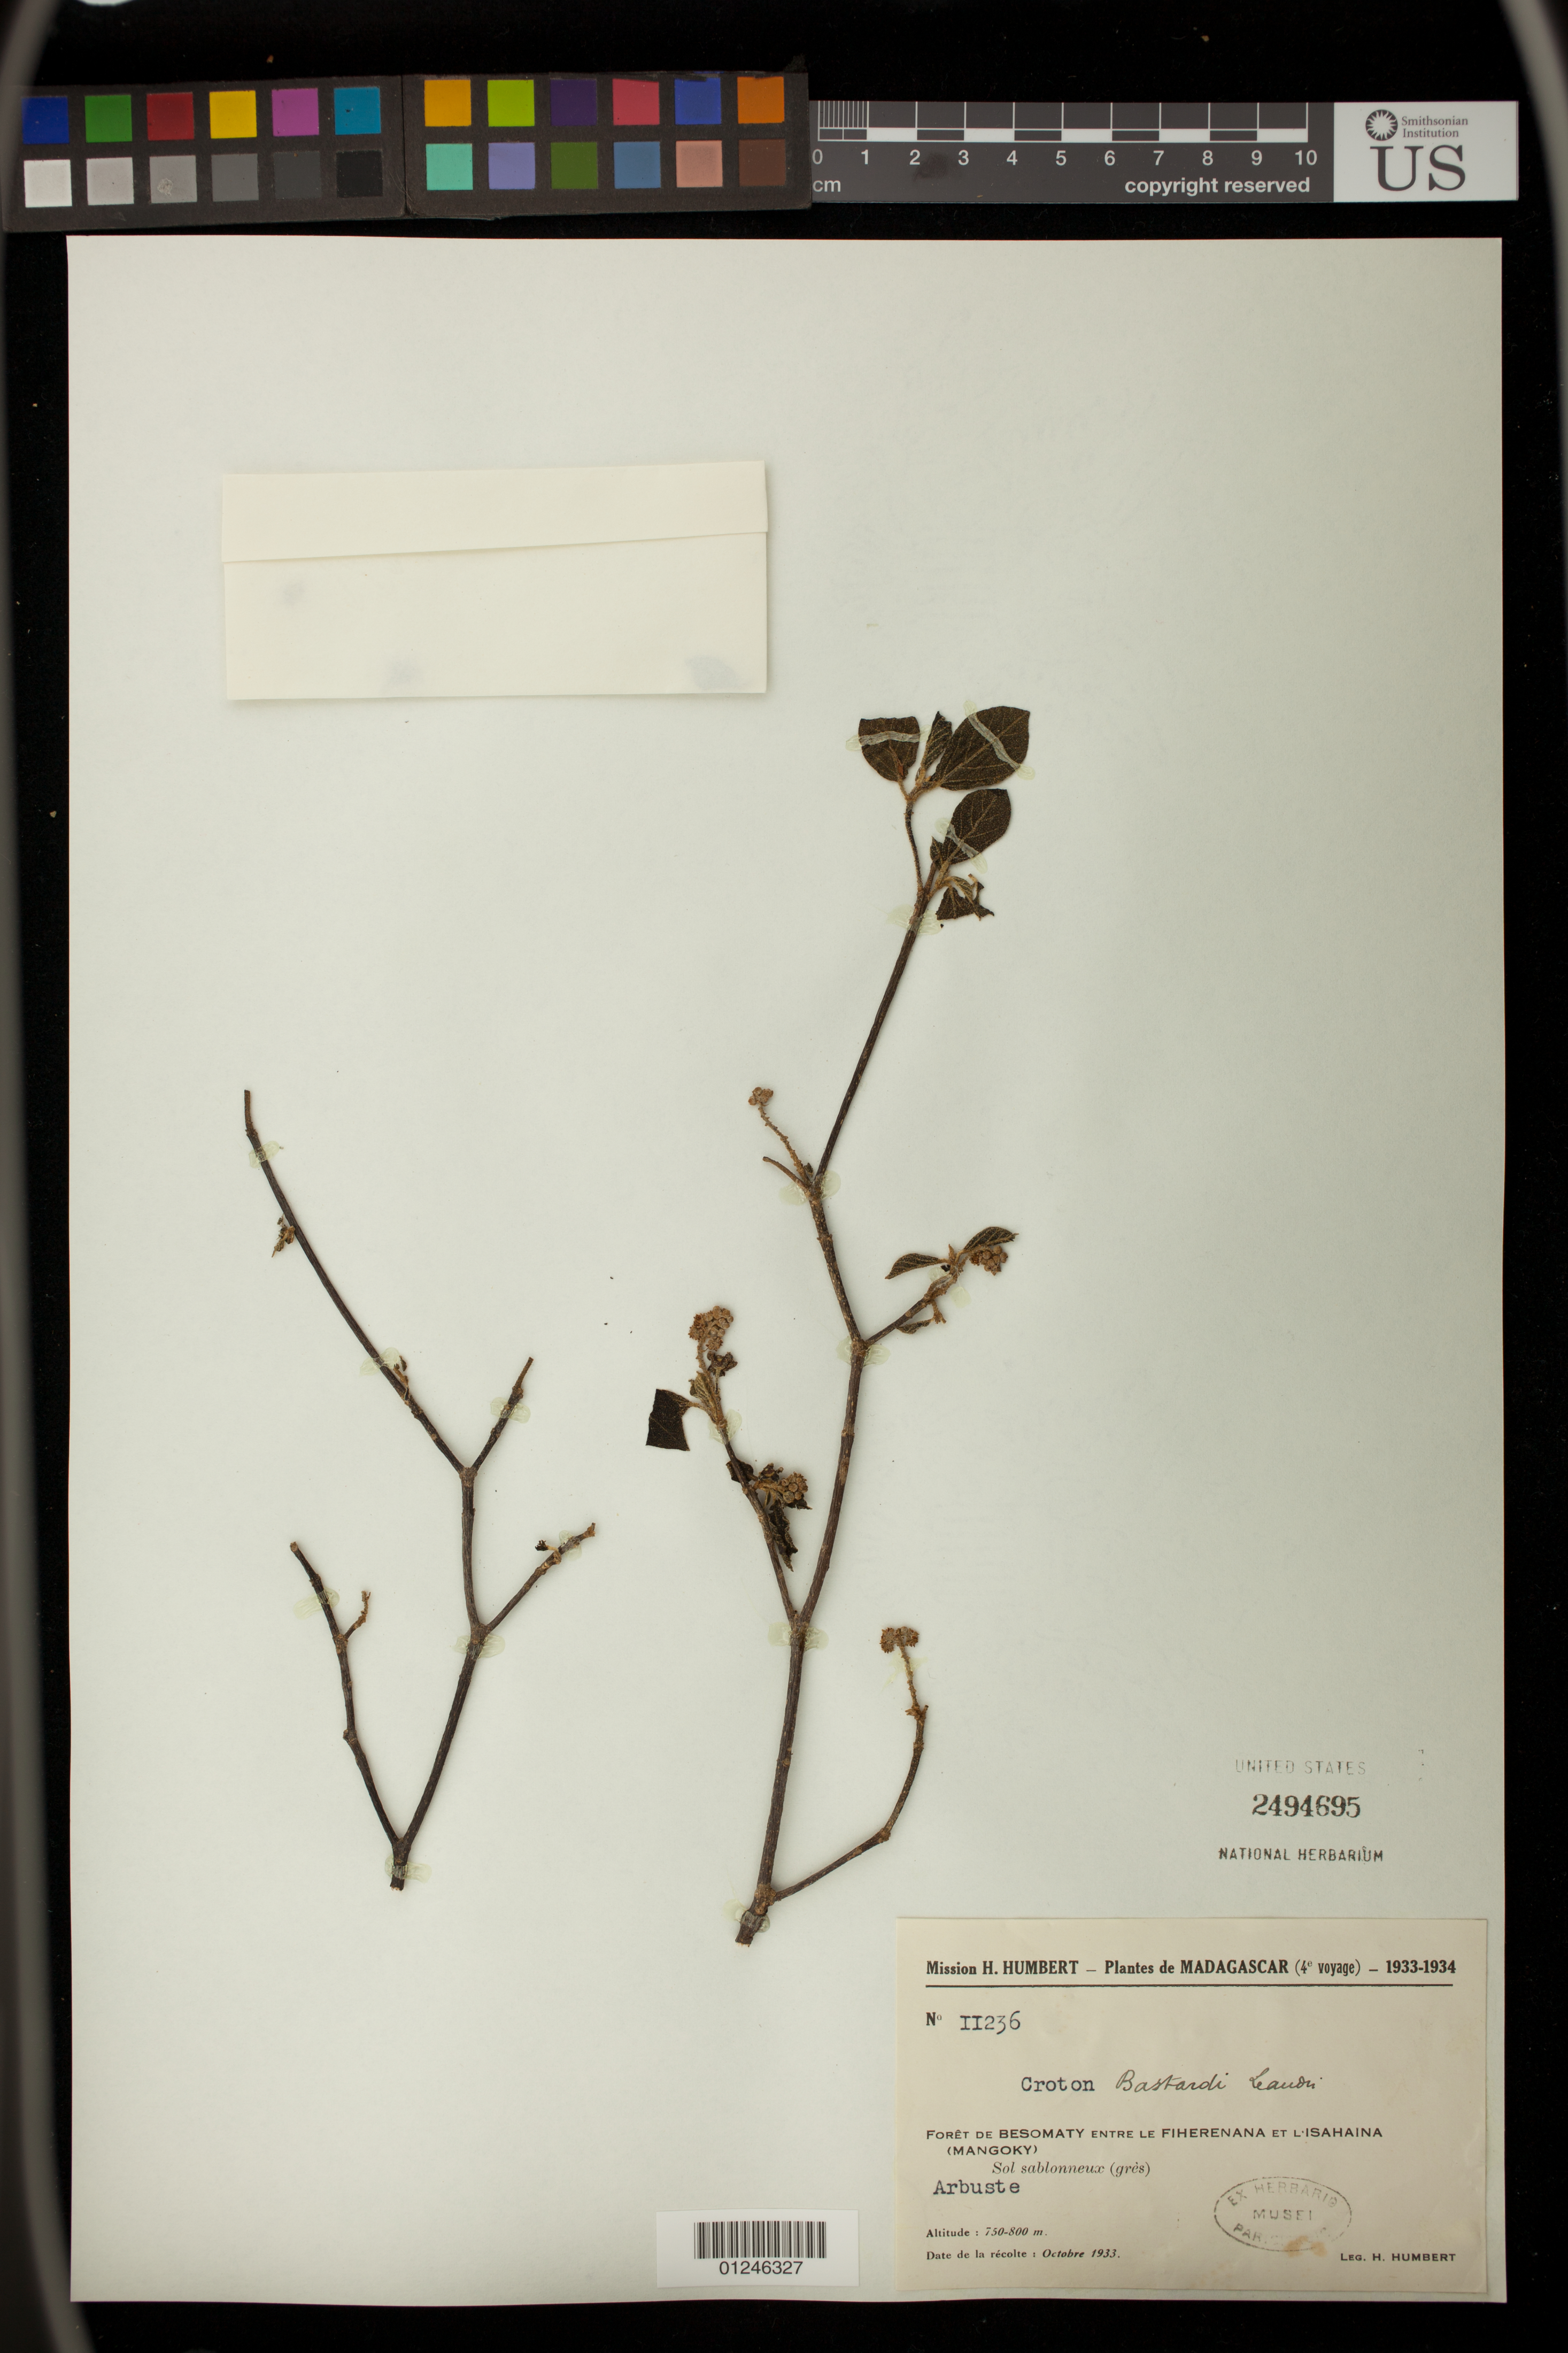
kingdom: Plantae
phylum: Tracheophyta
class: Magnoliopsida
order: Malpighiales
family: Euphorbiaceae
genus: Croton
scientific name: Croton bastardii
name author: Leandri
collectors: H. Humbert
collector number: II236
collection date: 1933-10-01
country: Madagascar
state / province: Atsimo-Andrefana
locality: Foret de Besomaty Entre le Fiherenana et l'Isahaina (Mangoky)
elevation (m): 750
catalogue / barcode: US 2494695